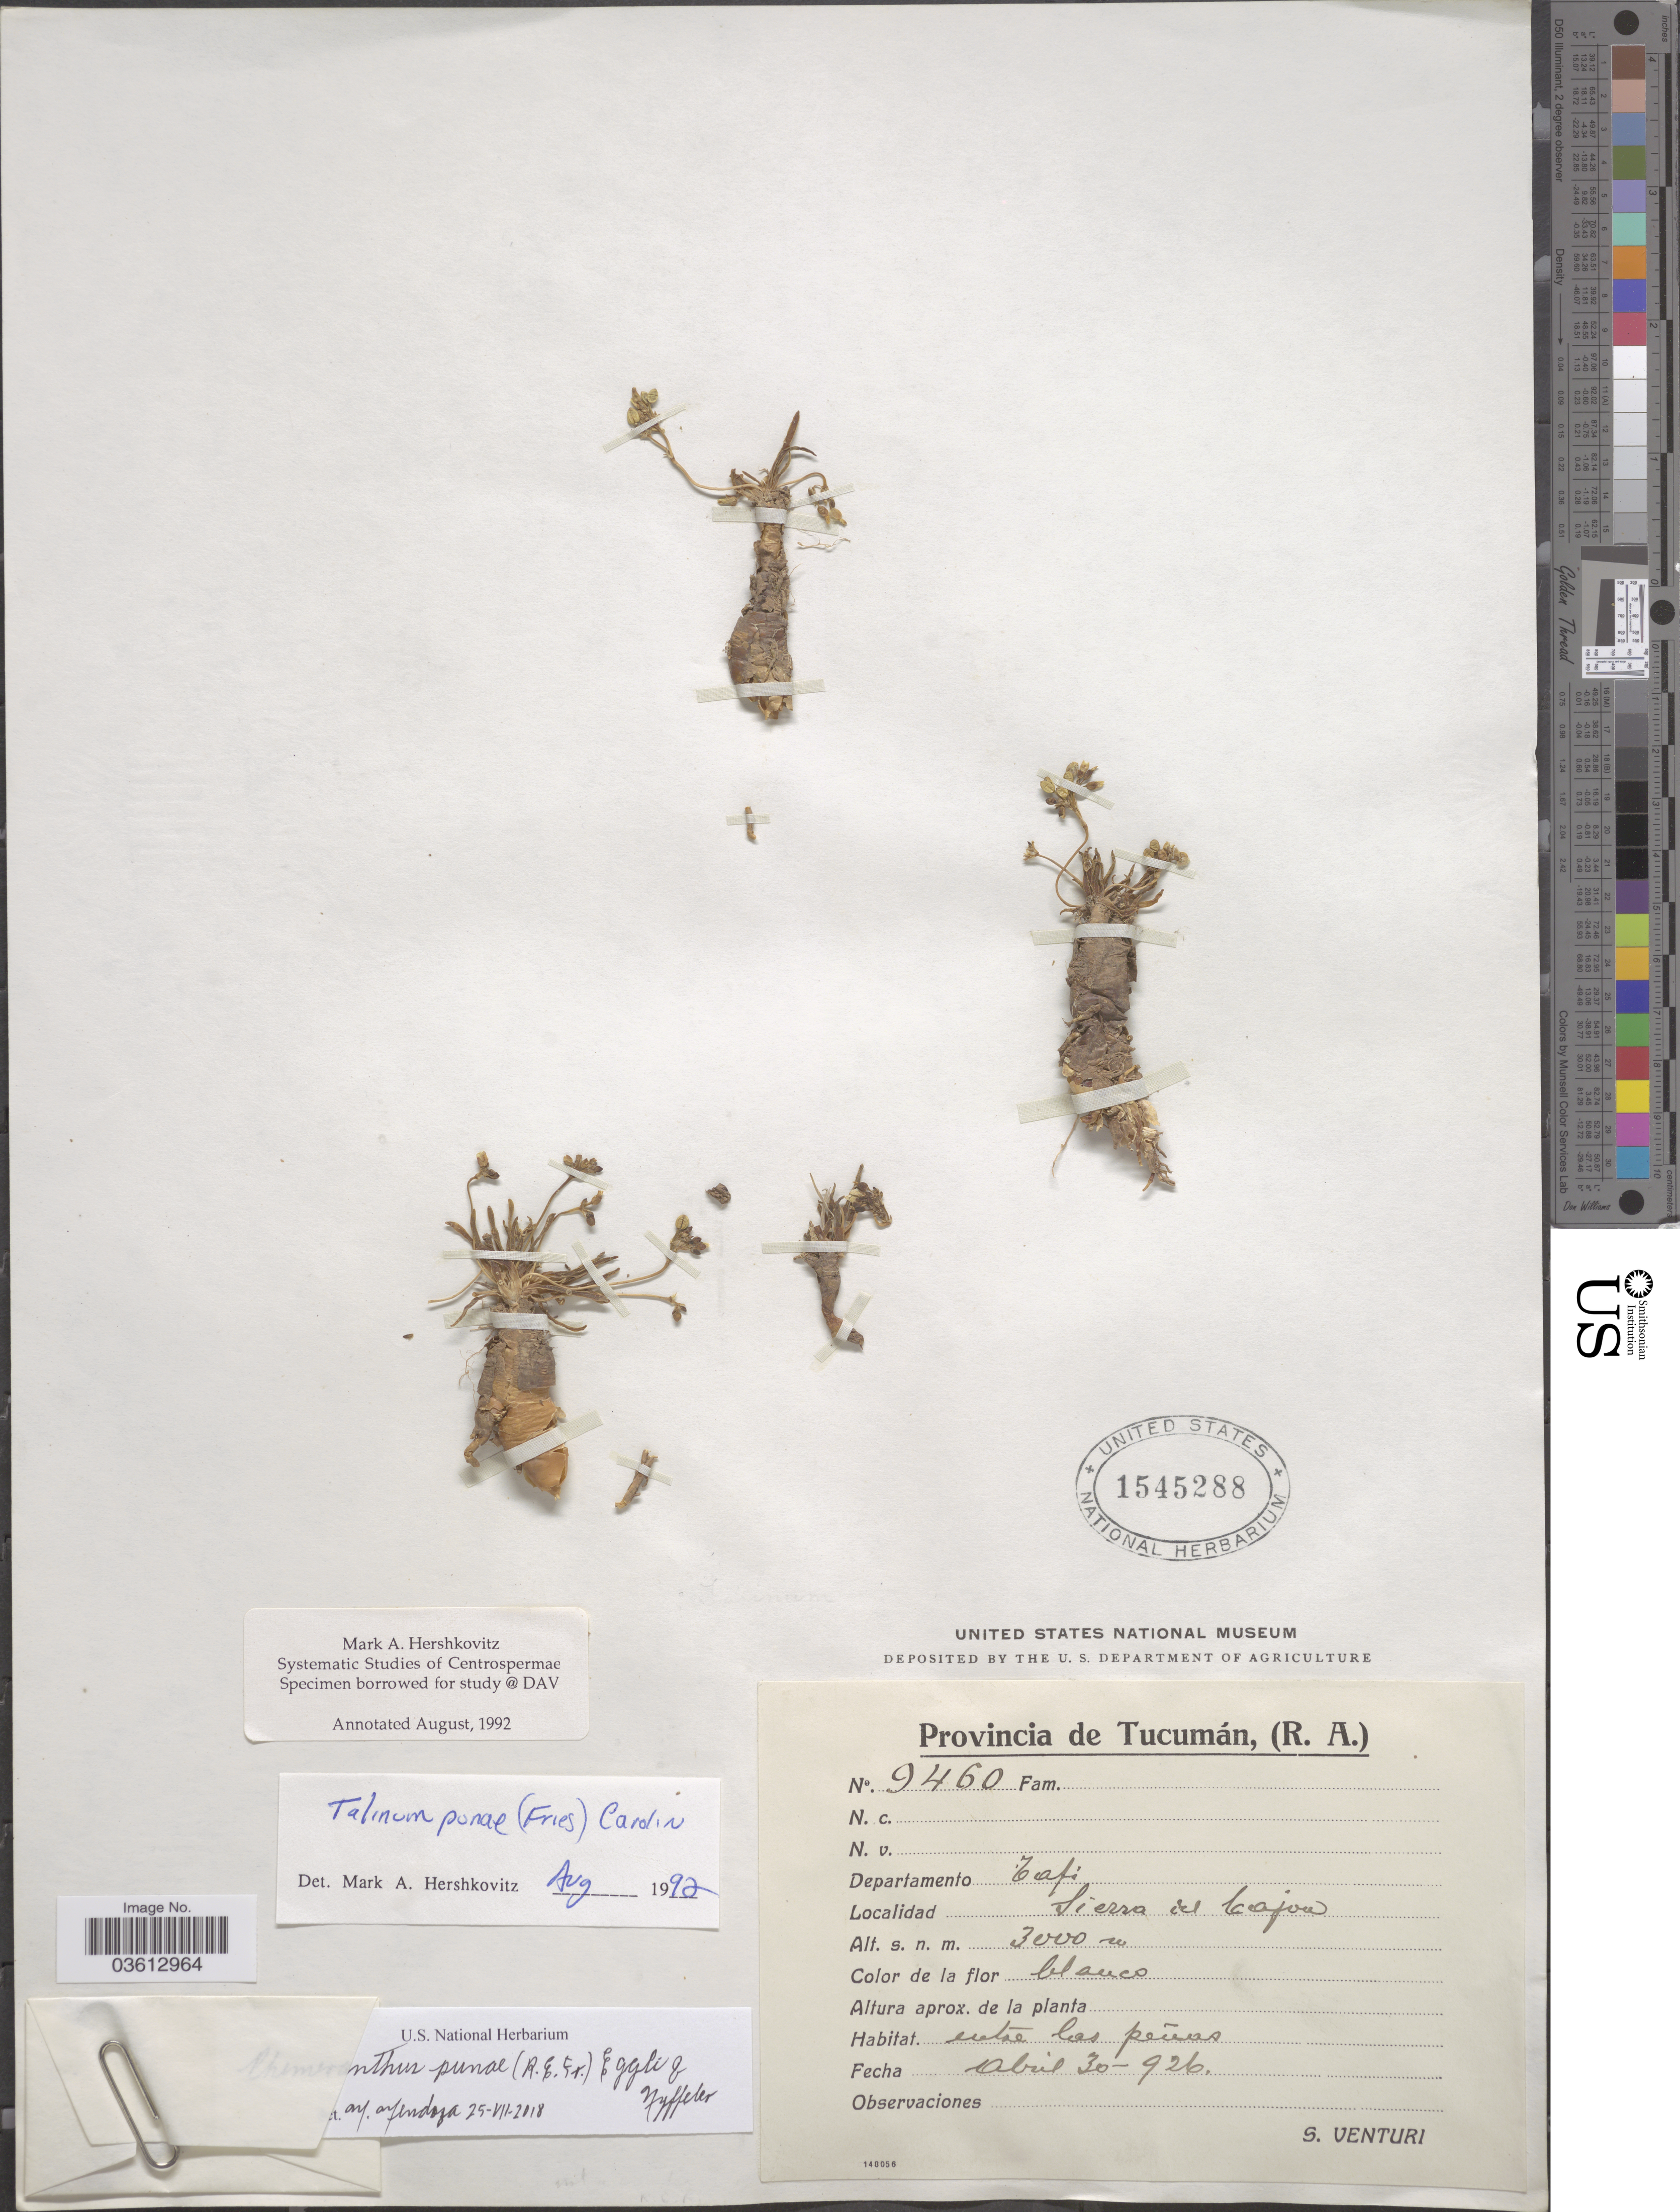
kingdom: Plantae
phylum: Tracheophyta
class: Magnoliopsida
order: Caryophyllales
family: Talinaceae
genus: Talinum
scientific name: Talinum punae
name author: (R.E. Fr.) Carolin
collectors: S. Venturi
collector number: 9460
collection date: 1926-04-30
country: Argentina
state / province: Tucuman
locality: Departamento Tafi. Sierra del Cajon.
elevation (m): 3000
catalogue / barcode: US 1545288